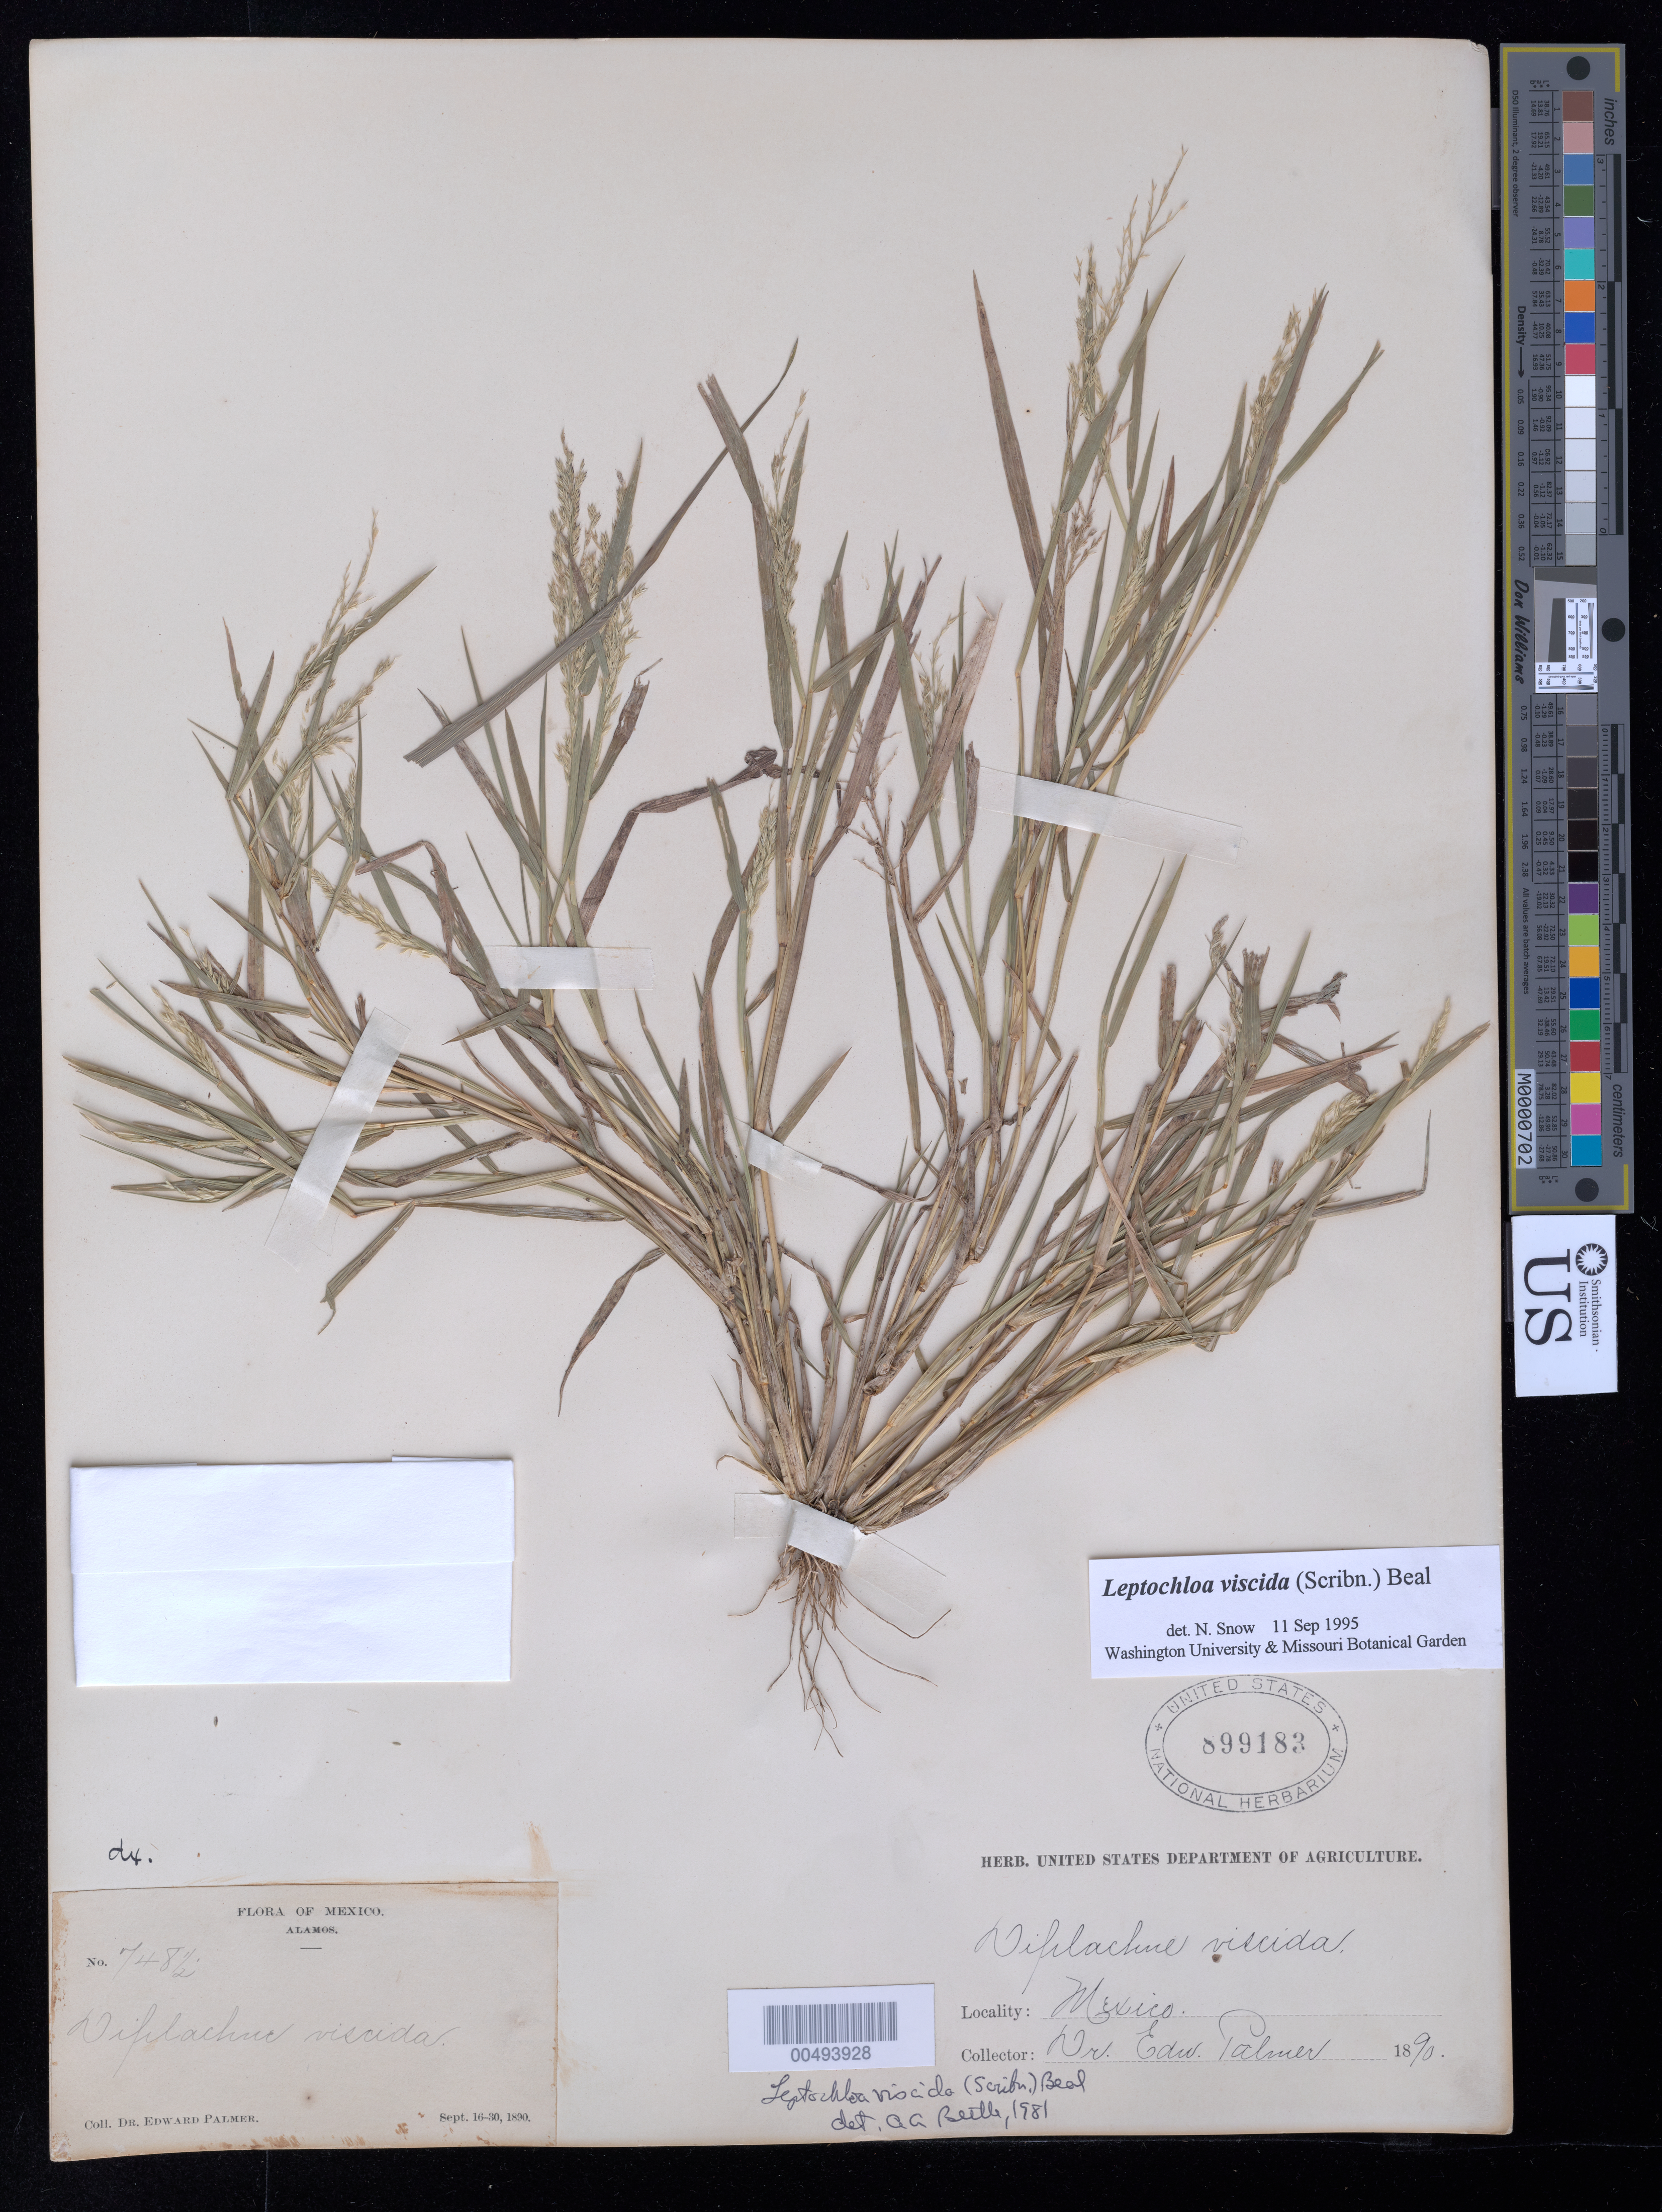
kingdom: Plantae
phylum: Tracheophyta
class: Liliopsida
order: Poales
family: Poaceae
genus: Leptochloa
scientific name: Leptochloa viscida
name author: (Scribn.) W.J. Beal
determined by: Beetle, Alan A.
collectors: E. Palmer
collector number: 748.5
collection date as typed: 16 Sep 1890 to 30 Sep 1890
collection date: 1890-09-16/1890-09-30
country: Mexico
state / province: Sonora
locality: Alamos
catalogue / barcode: US 899183